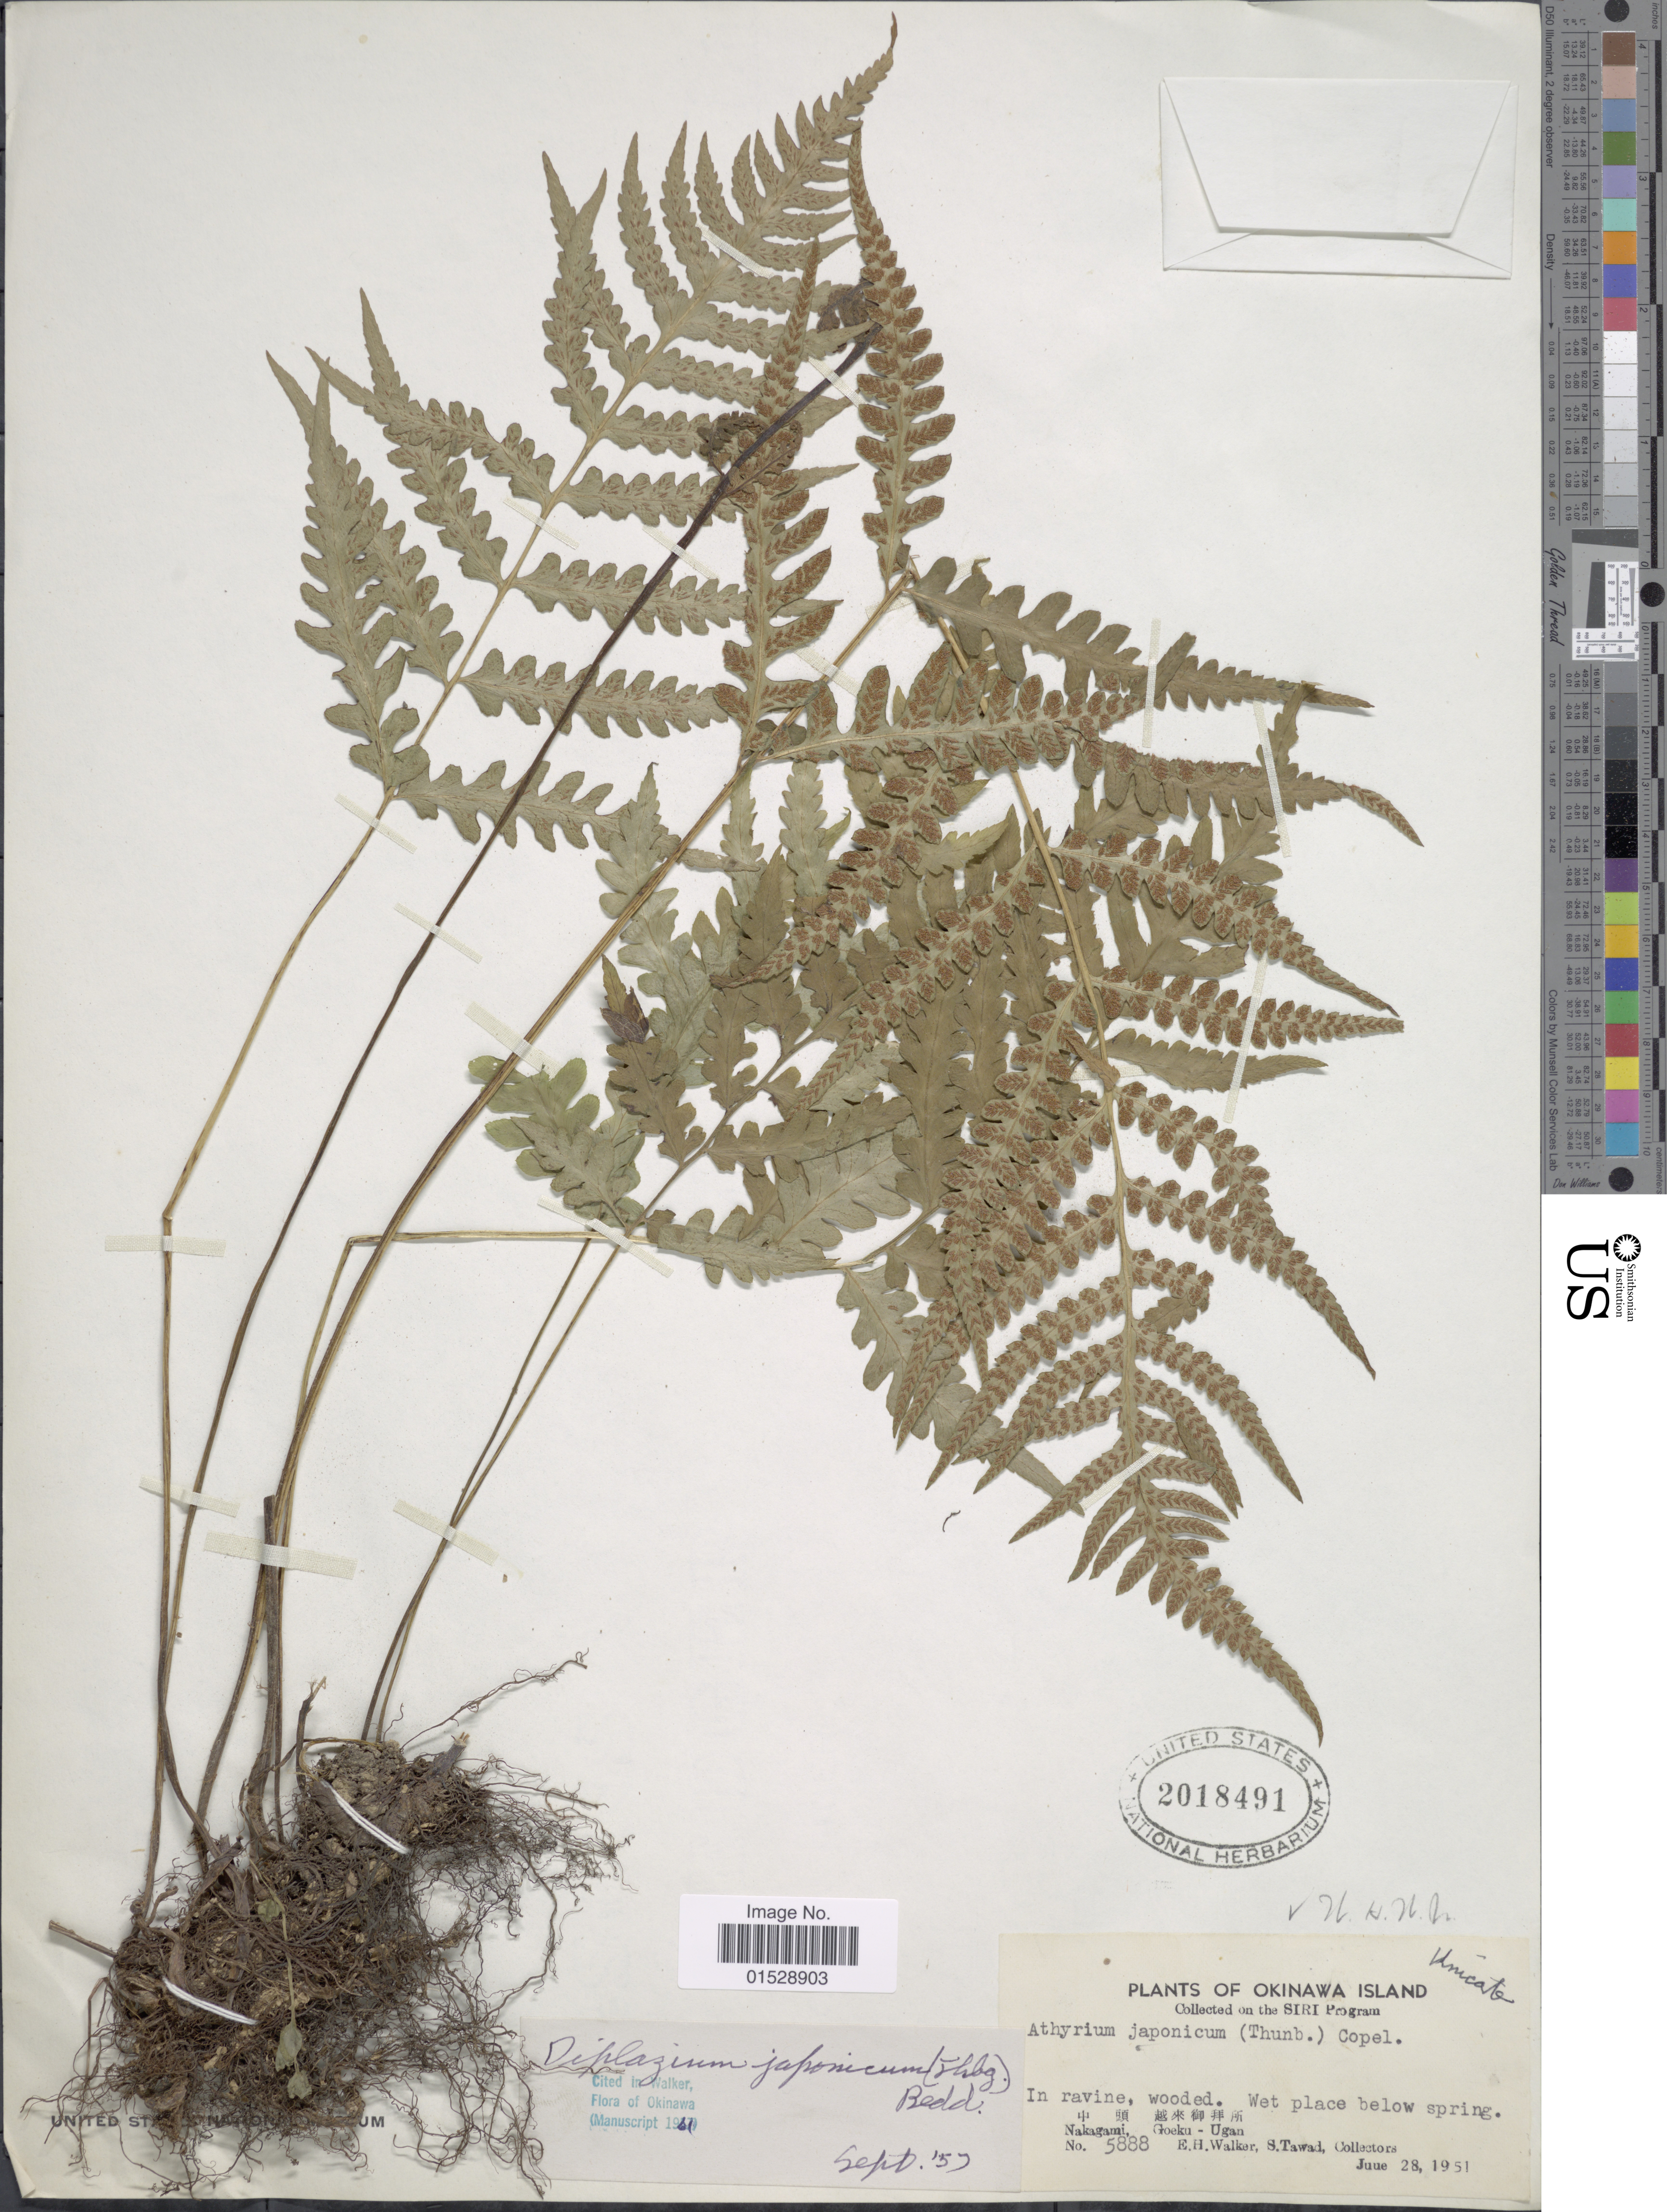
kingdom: Plantae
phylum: Tracheophyta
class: Polypodiopsida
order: Polypodiales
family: Athyriaceae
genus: Deparia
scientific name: Deparia japonica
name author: (Thunb.) M. Kato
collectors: E. H. Walker & S. Tawad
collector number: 5888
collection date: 1951-06-28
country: Japan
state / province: Okinawa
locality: Okinawa Island, Nakagami, Goeku-Ugan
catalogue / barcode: US 2018491